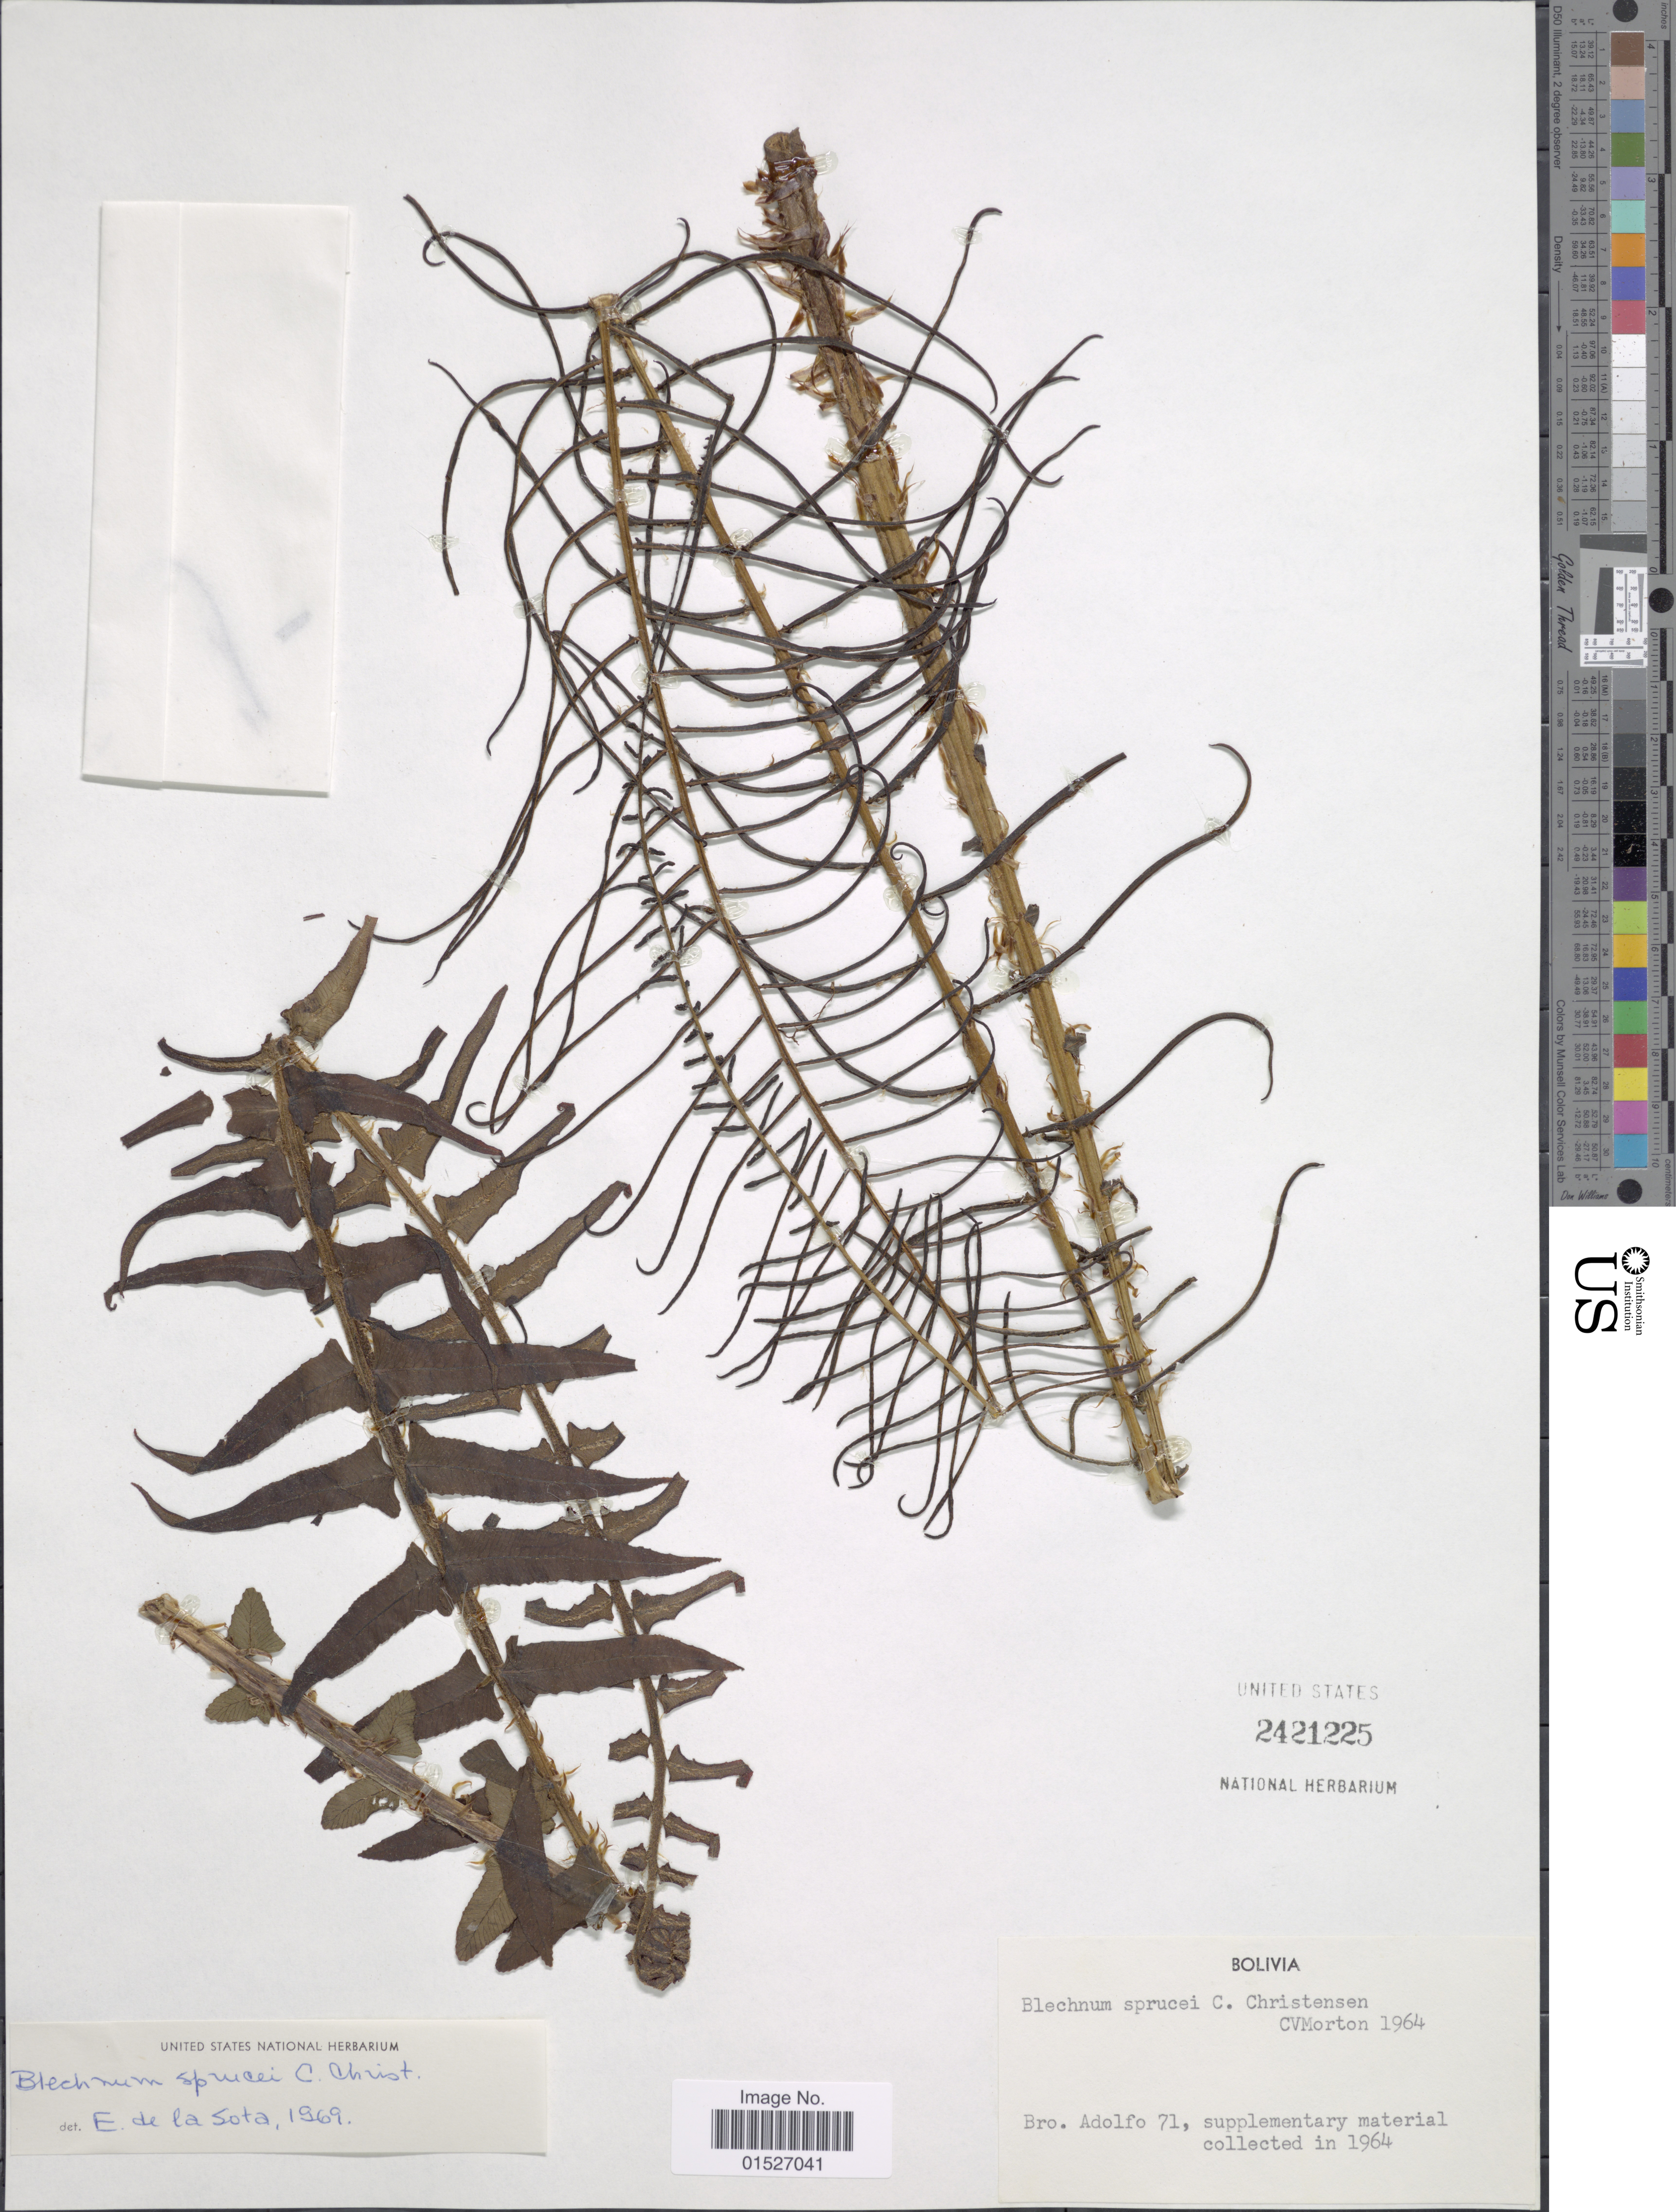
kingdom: Plantae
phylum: Tracheophyta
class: Polypodiopsida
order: Polypodiales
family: Blechnaceae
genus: Blechnum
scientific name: Blechnum sprucei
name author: C. Chr.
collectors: Bro. Adolfo M.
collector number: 71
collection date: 1964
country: Bolivia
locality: Bolivia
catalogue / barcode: US 2421225